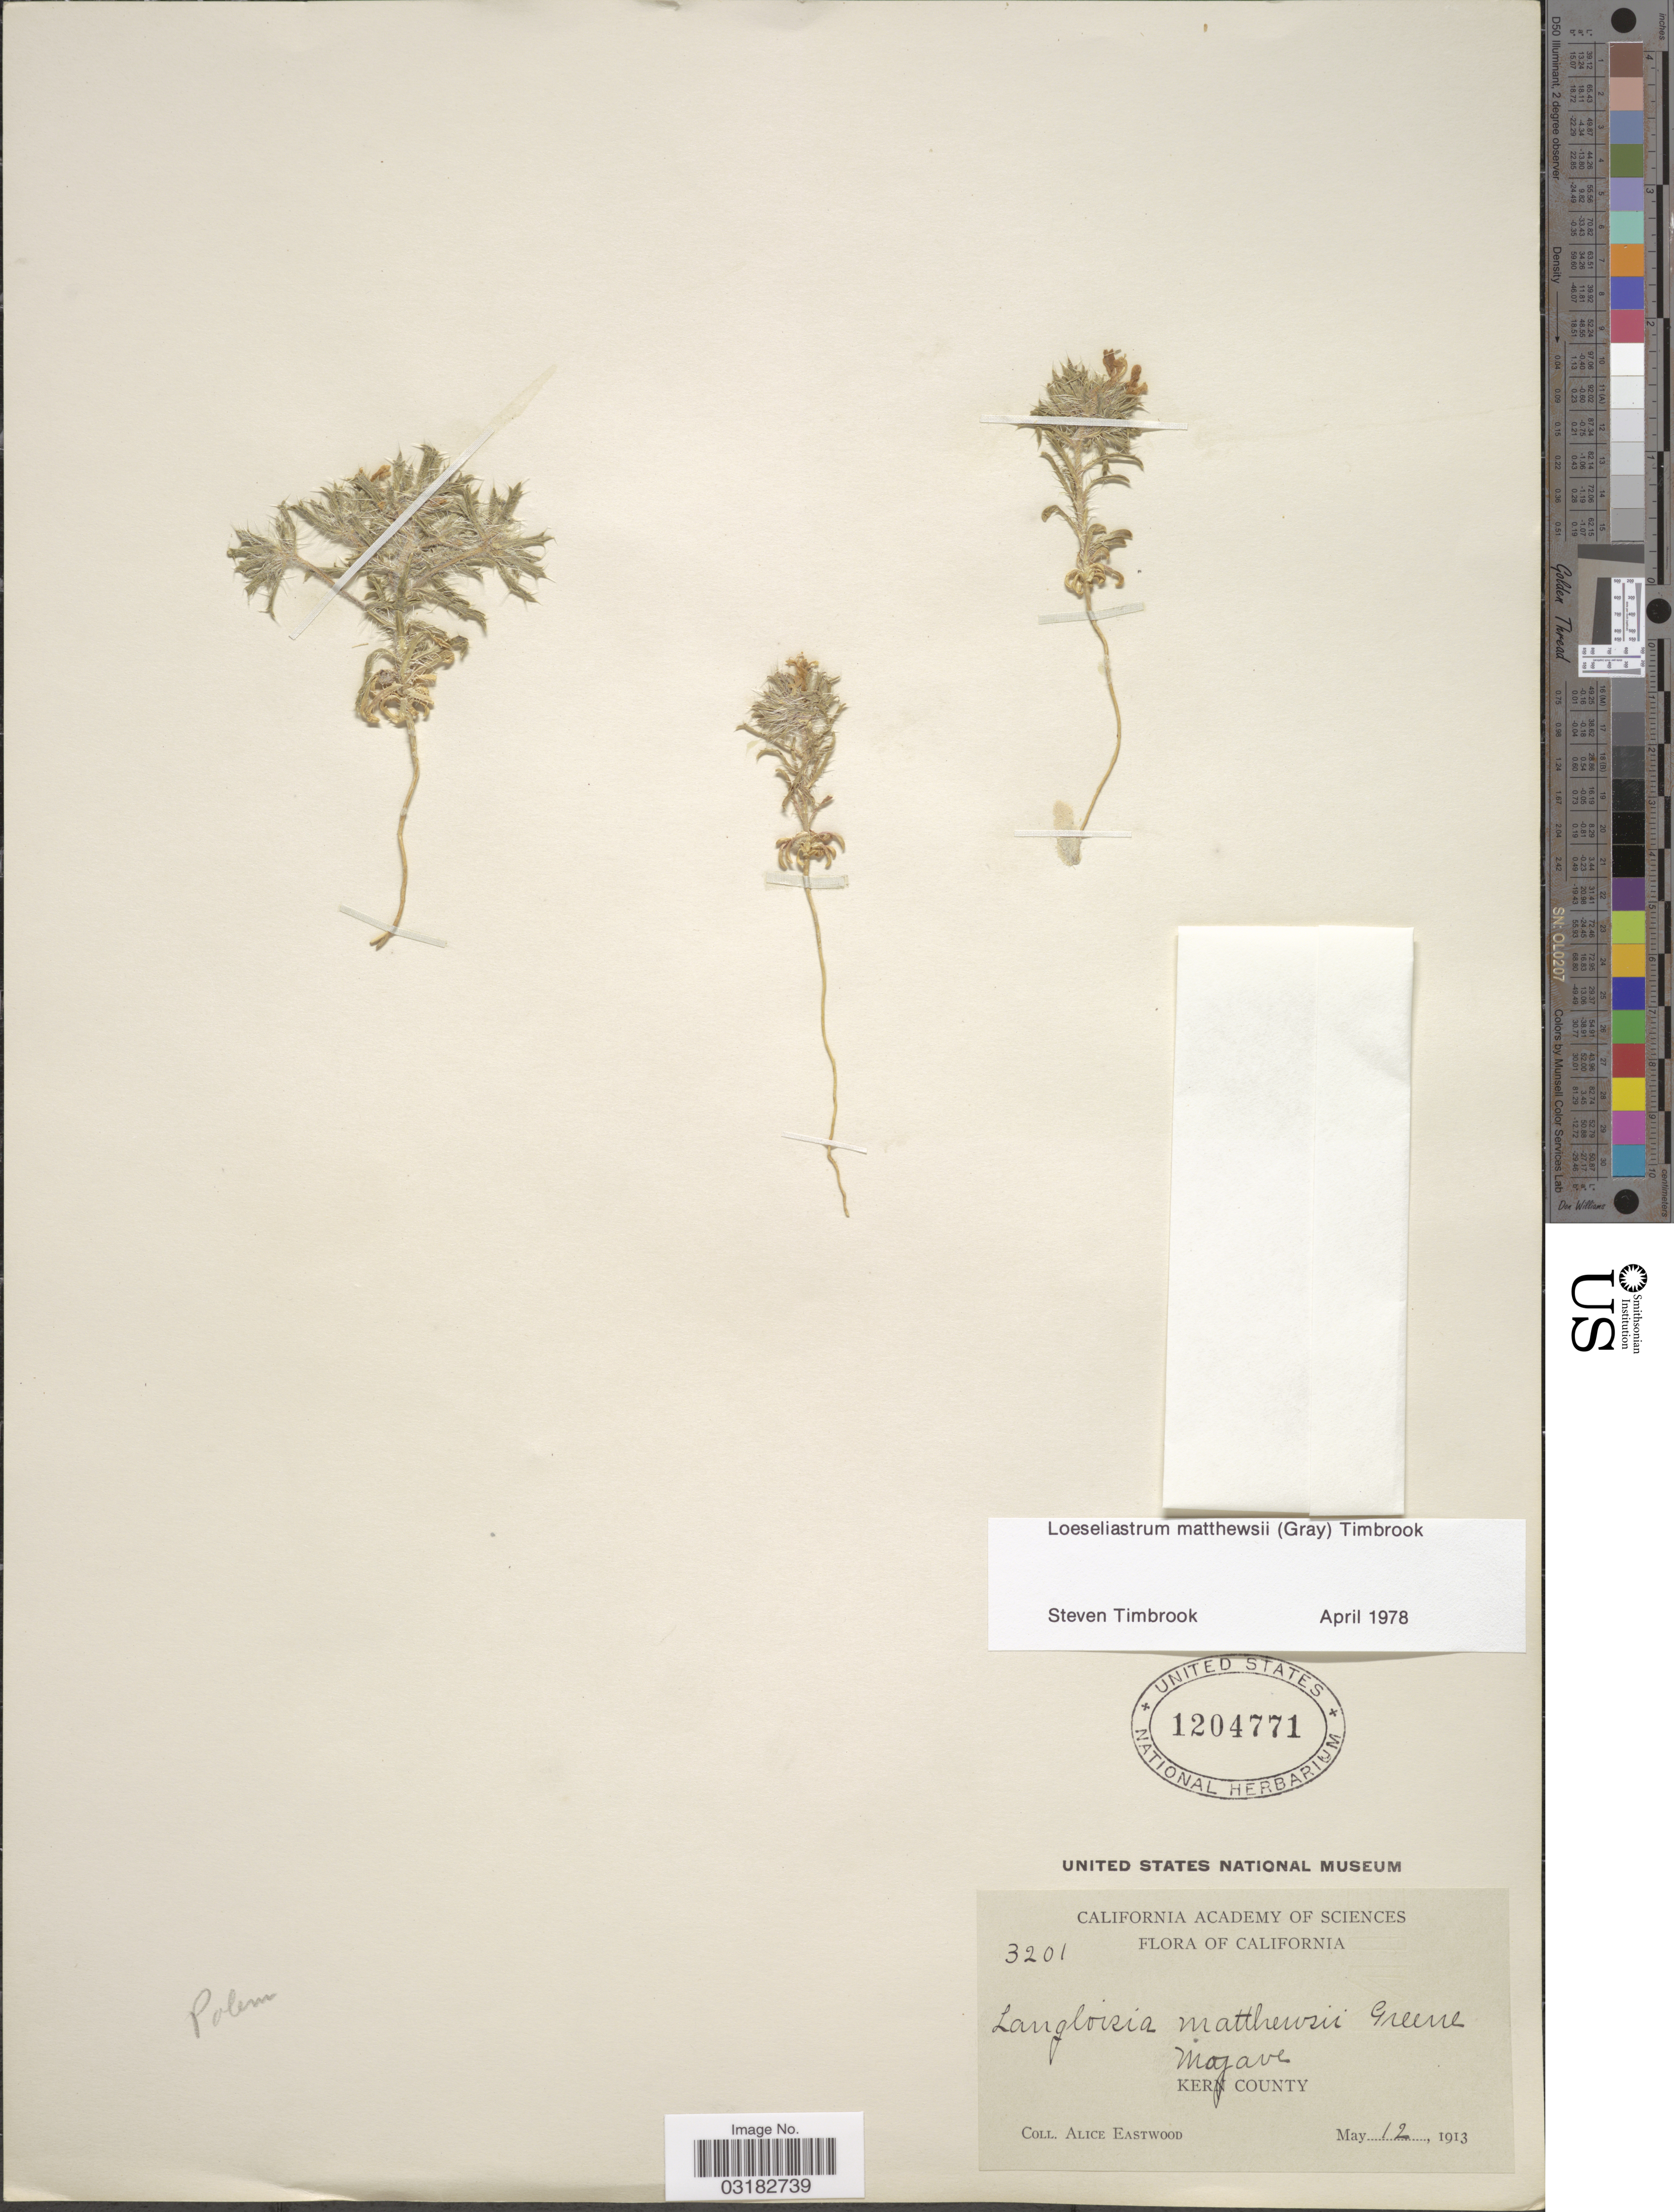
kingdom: Plantae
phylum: Tracheophyta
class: Magnoliopsida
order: Ericales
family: Polemoniaceae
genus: Loeseliastrum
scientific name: Loeseliastrum matthewsii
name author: (A. Gray) Timbrook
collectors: A. Eastwood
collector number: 3201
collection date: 1913-05-12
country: United States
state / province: California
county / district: Kern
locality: Mogave. Kern County.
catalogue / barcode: US 1204771